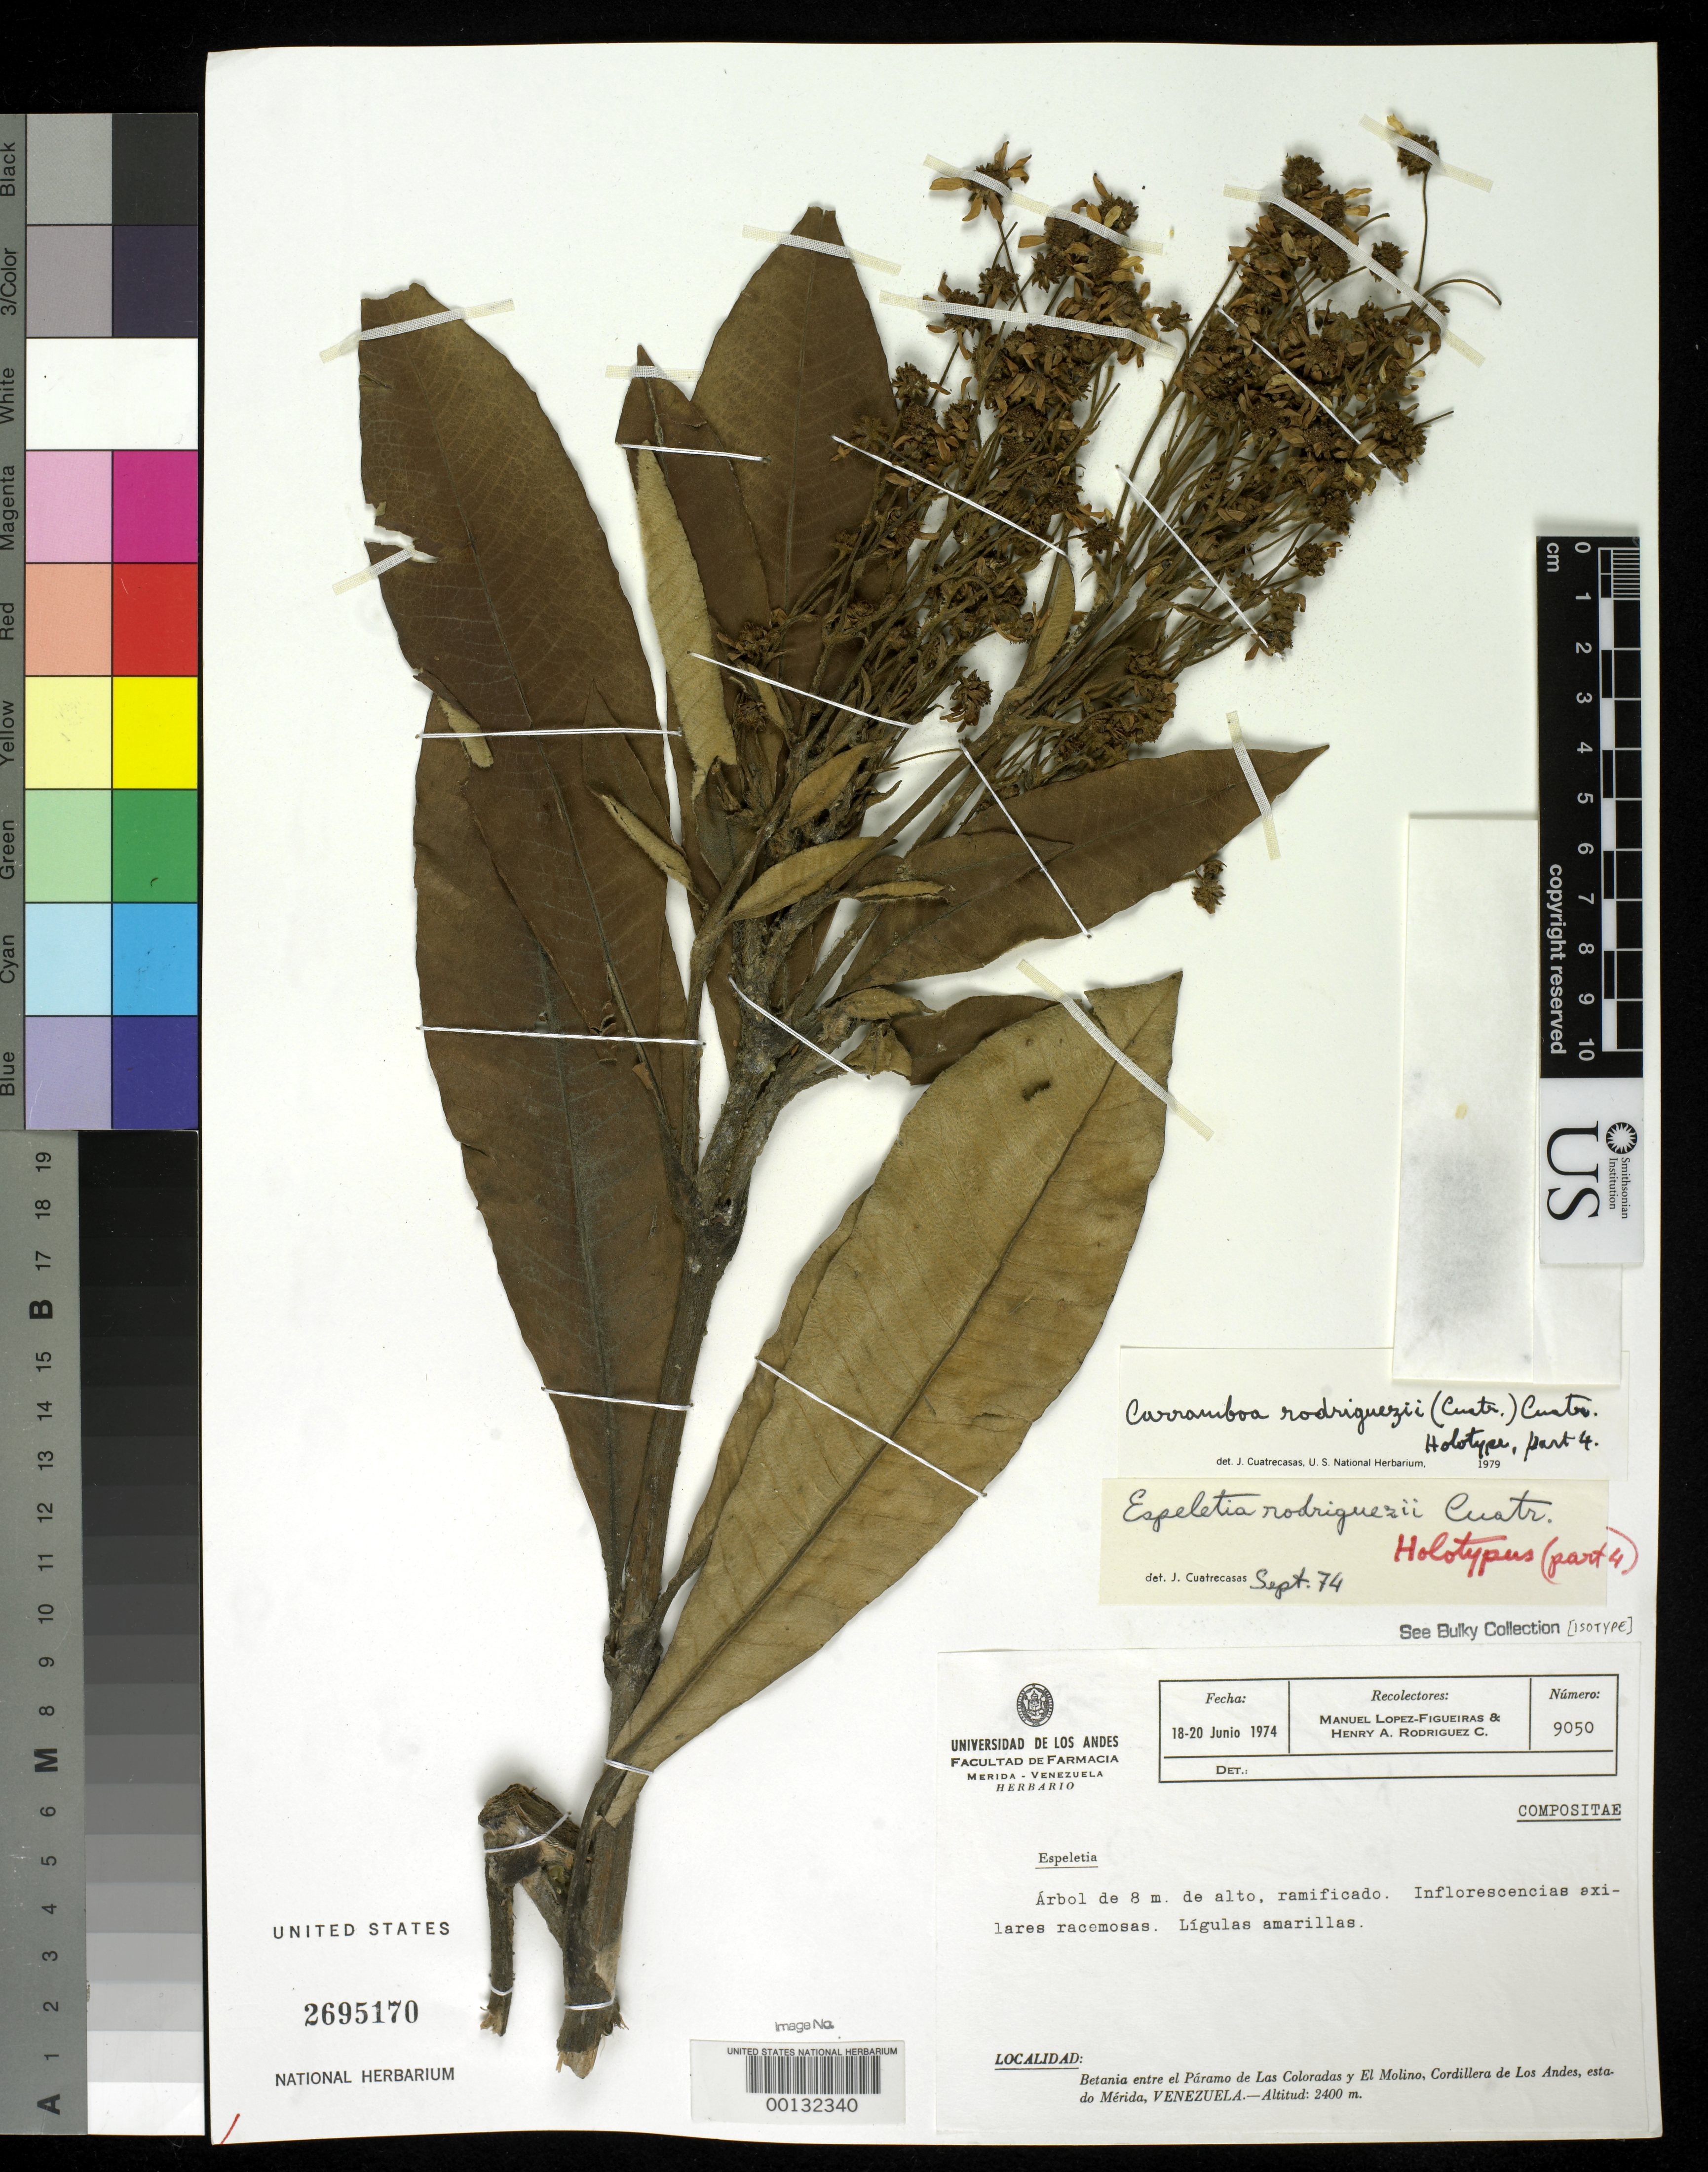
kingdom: Plantae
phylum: Tracheophyta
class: Magnoliopsida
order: Asterales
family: Asteraceae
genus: Espeletia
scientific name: Espeletia rodriguezii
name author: Cuatrec.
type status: Holotype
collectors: M. López Figueiras & H. A. Rodriguez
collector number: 9050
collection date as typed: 18 Jun 1974 to 20 Jun 1974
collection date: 1974-06-18/1974-06-20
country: Venezuela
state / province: Mérida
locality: Betania between Páramo de Las Coloradas and El Molino, Cordillera de Los Andes.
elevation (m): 2400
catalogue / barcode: US 2695170